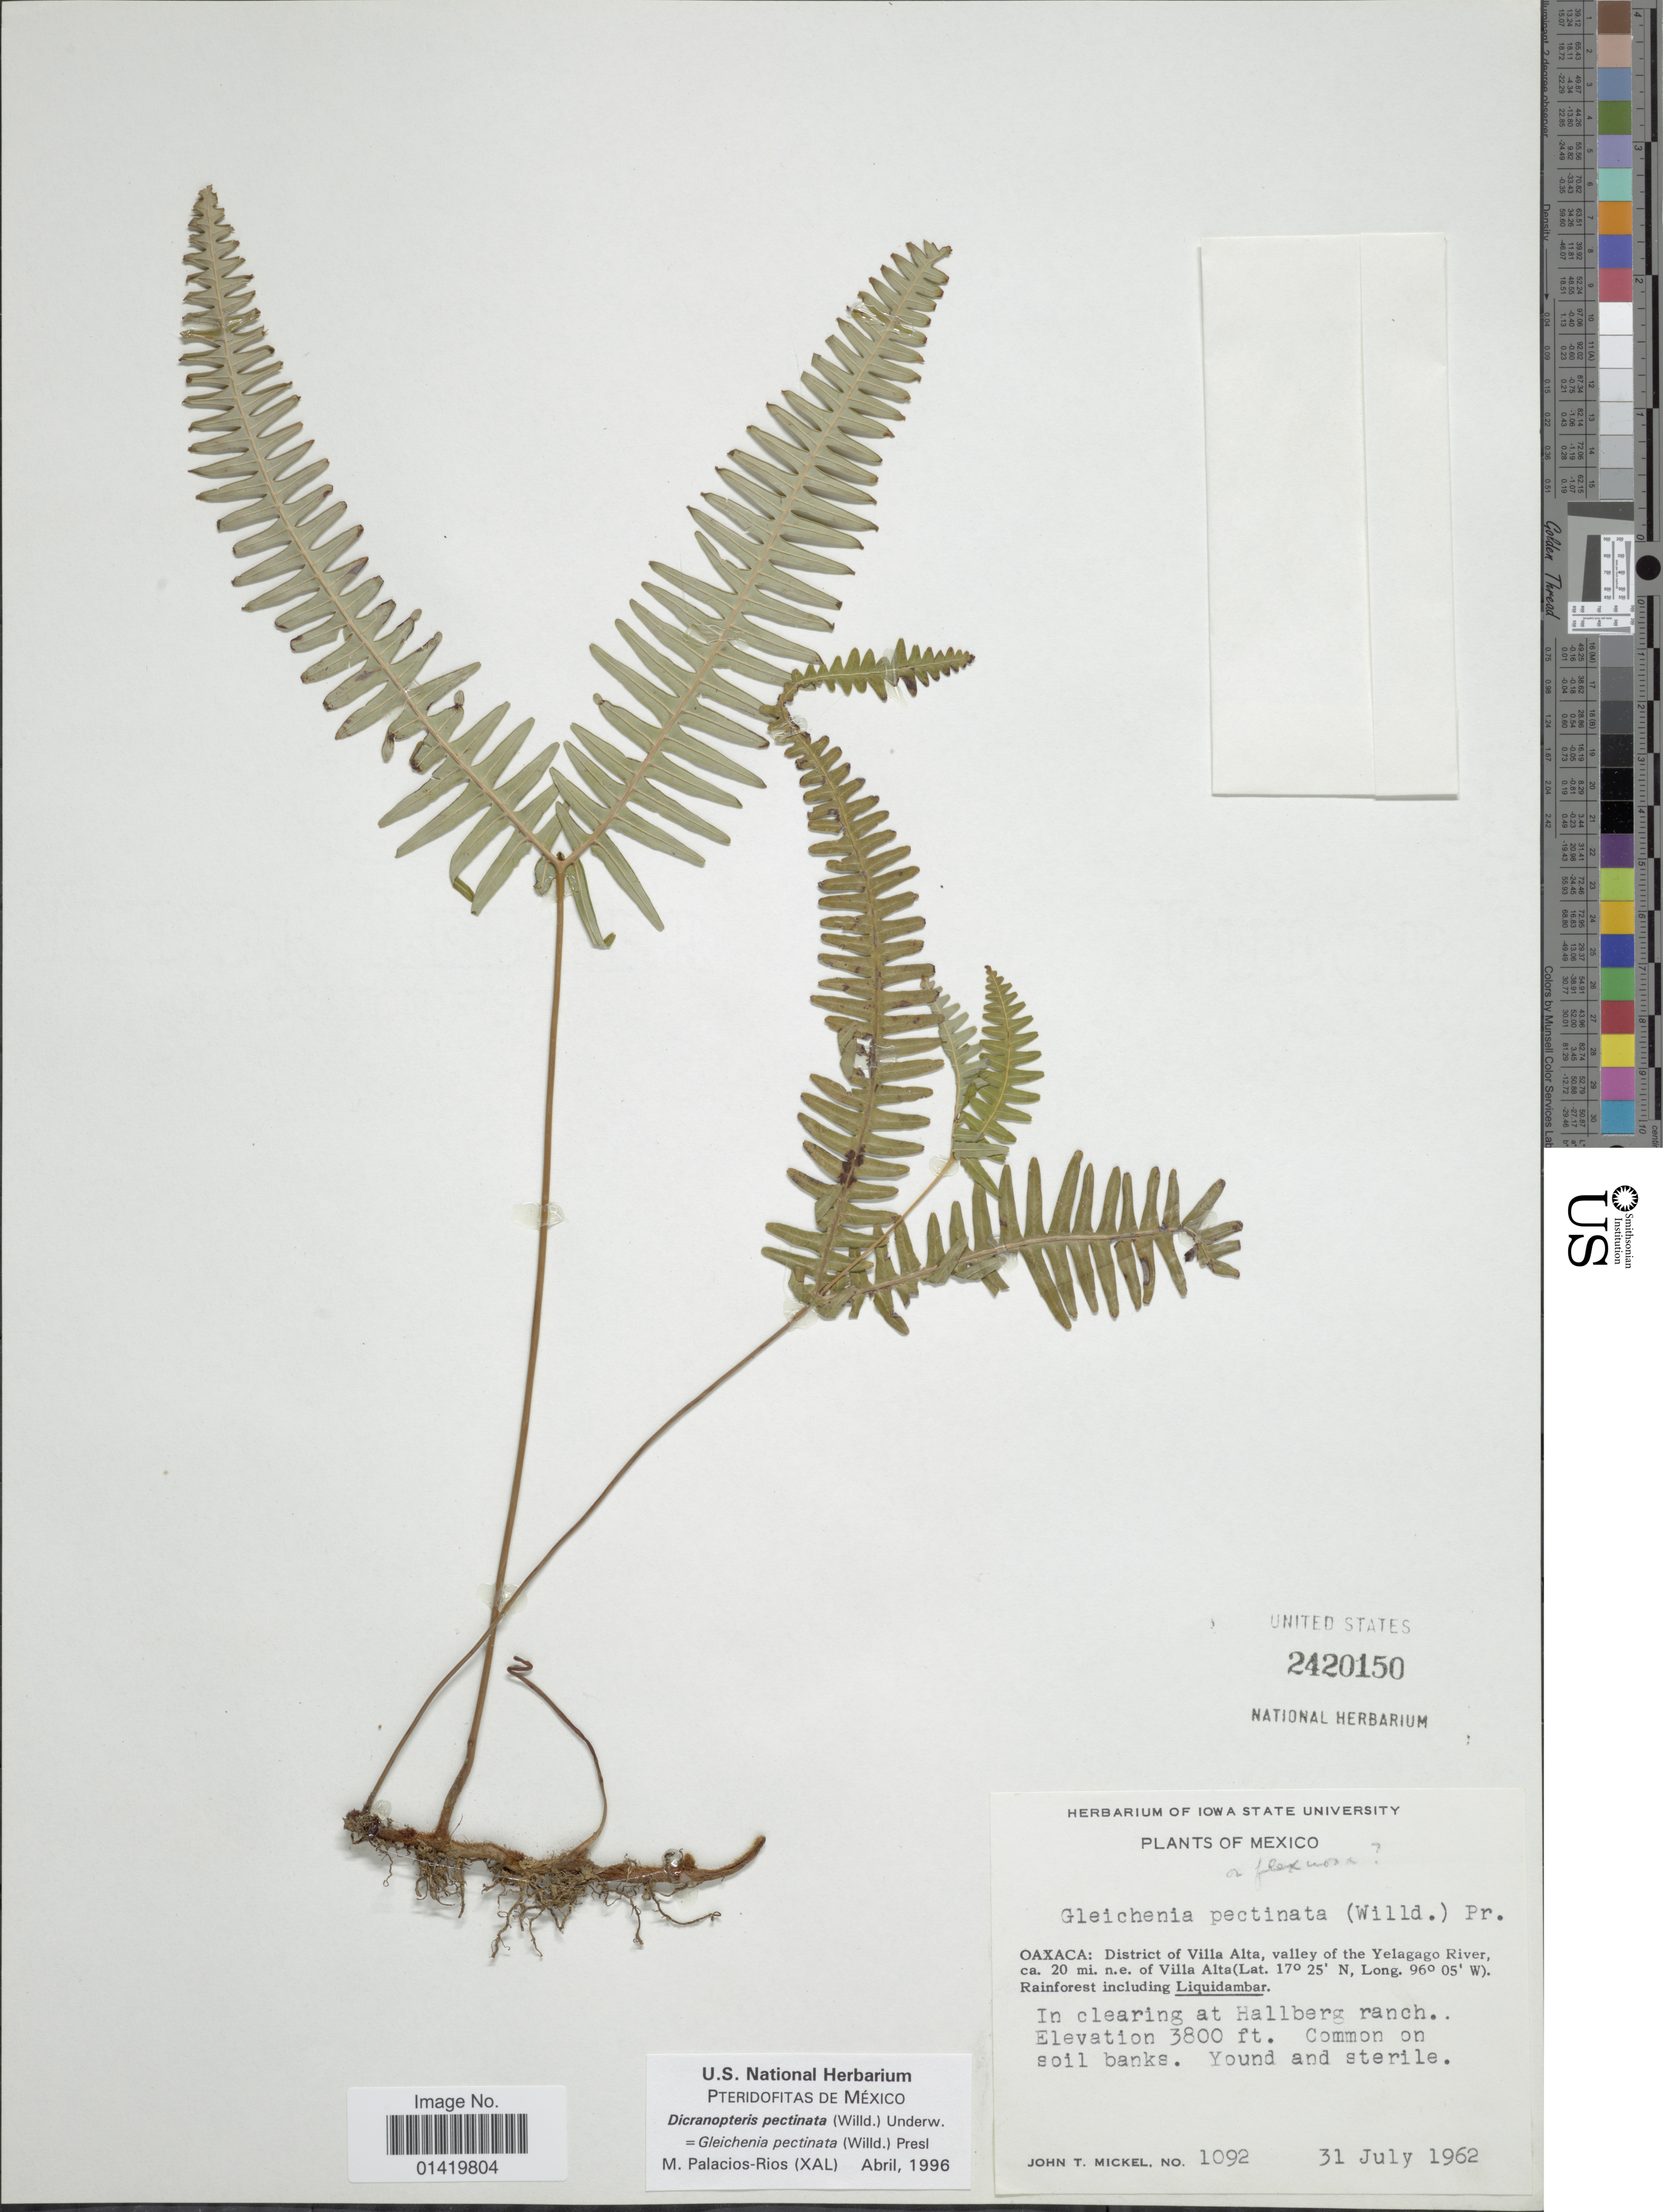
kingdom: Plantae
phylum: Tracheophyta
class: Polypodiopsida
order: Gleicheniales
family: Gleicheniaceae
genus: Gleichenella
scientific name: Gleichenella pectinata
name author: (Willd.) Ching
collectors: J. T. Mickel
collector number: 1092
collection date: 1962-07-31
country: Mexico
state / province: Oaxaca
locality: District of Villa Alta, valley of the Yelagago River, ca 20 mi. n.e. of Villa Alta, In clearing at Hallberg ranch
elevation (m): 1158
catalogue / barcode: US 2420150